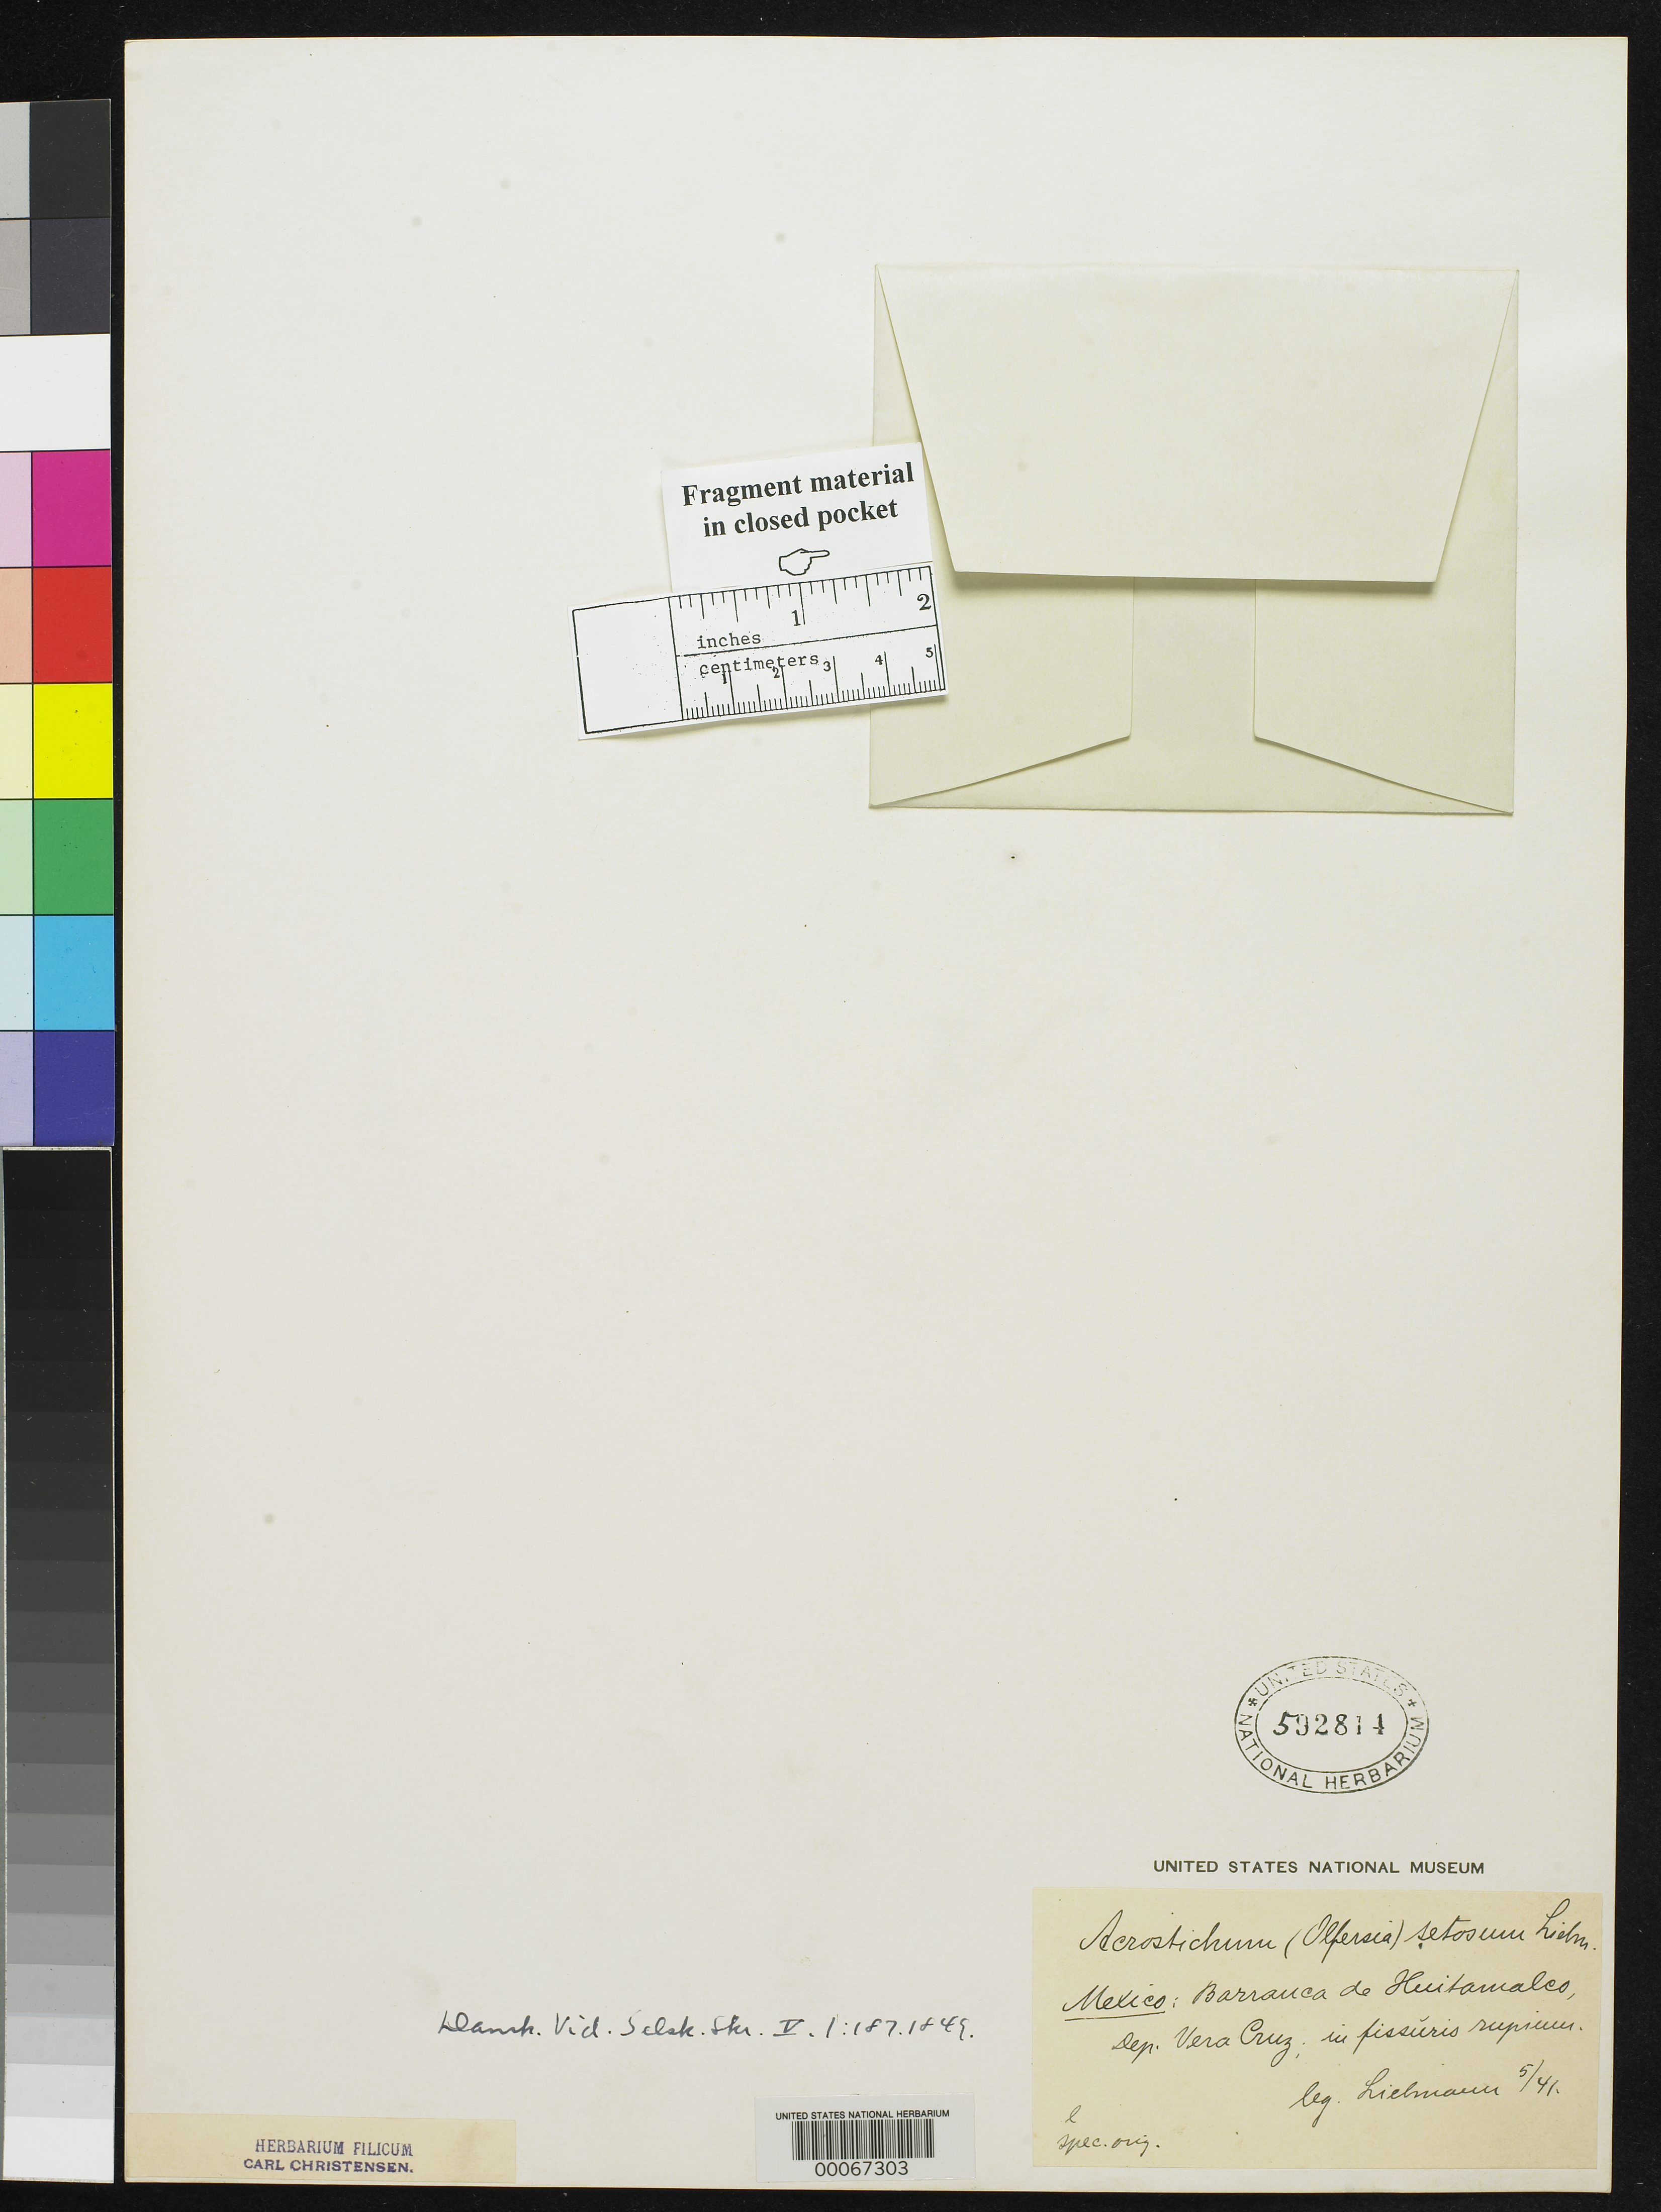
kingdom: Plantae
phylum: Tracheophyta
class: Polypodiopsida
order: Polypodiales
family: Pteridaceae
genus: Acrostichum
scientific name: Acrostichum setosum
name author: Liebm.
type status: Type Fragment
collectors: F. M. Liebmann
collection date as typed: May 1841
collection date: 1841-05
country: Mexico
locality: E of Monserrat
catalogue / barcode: US 592814